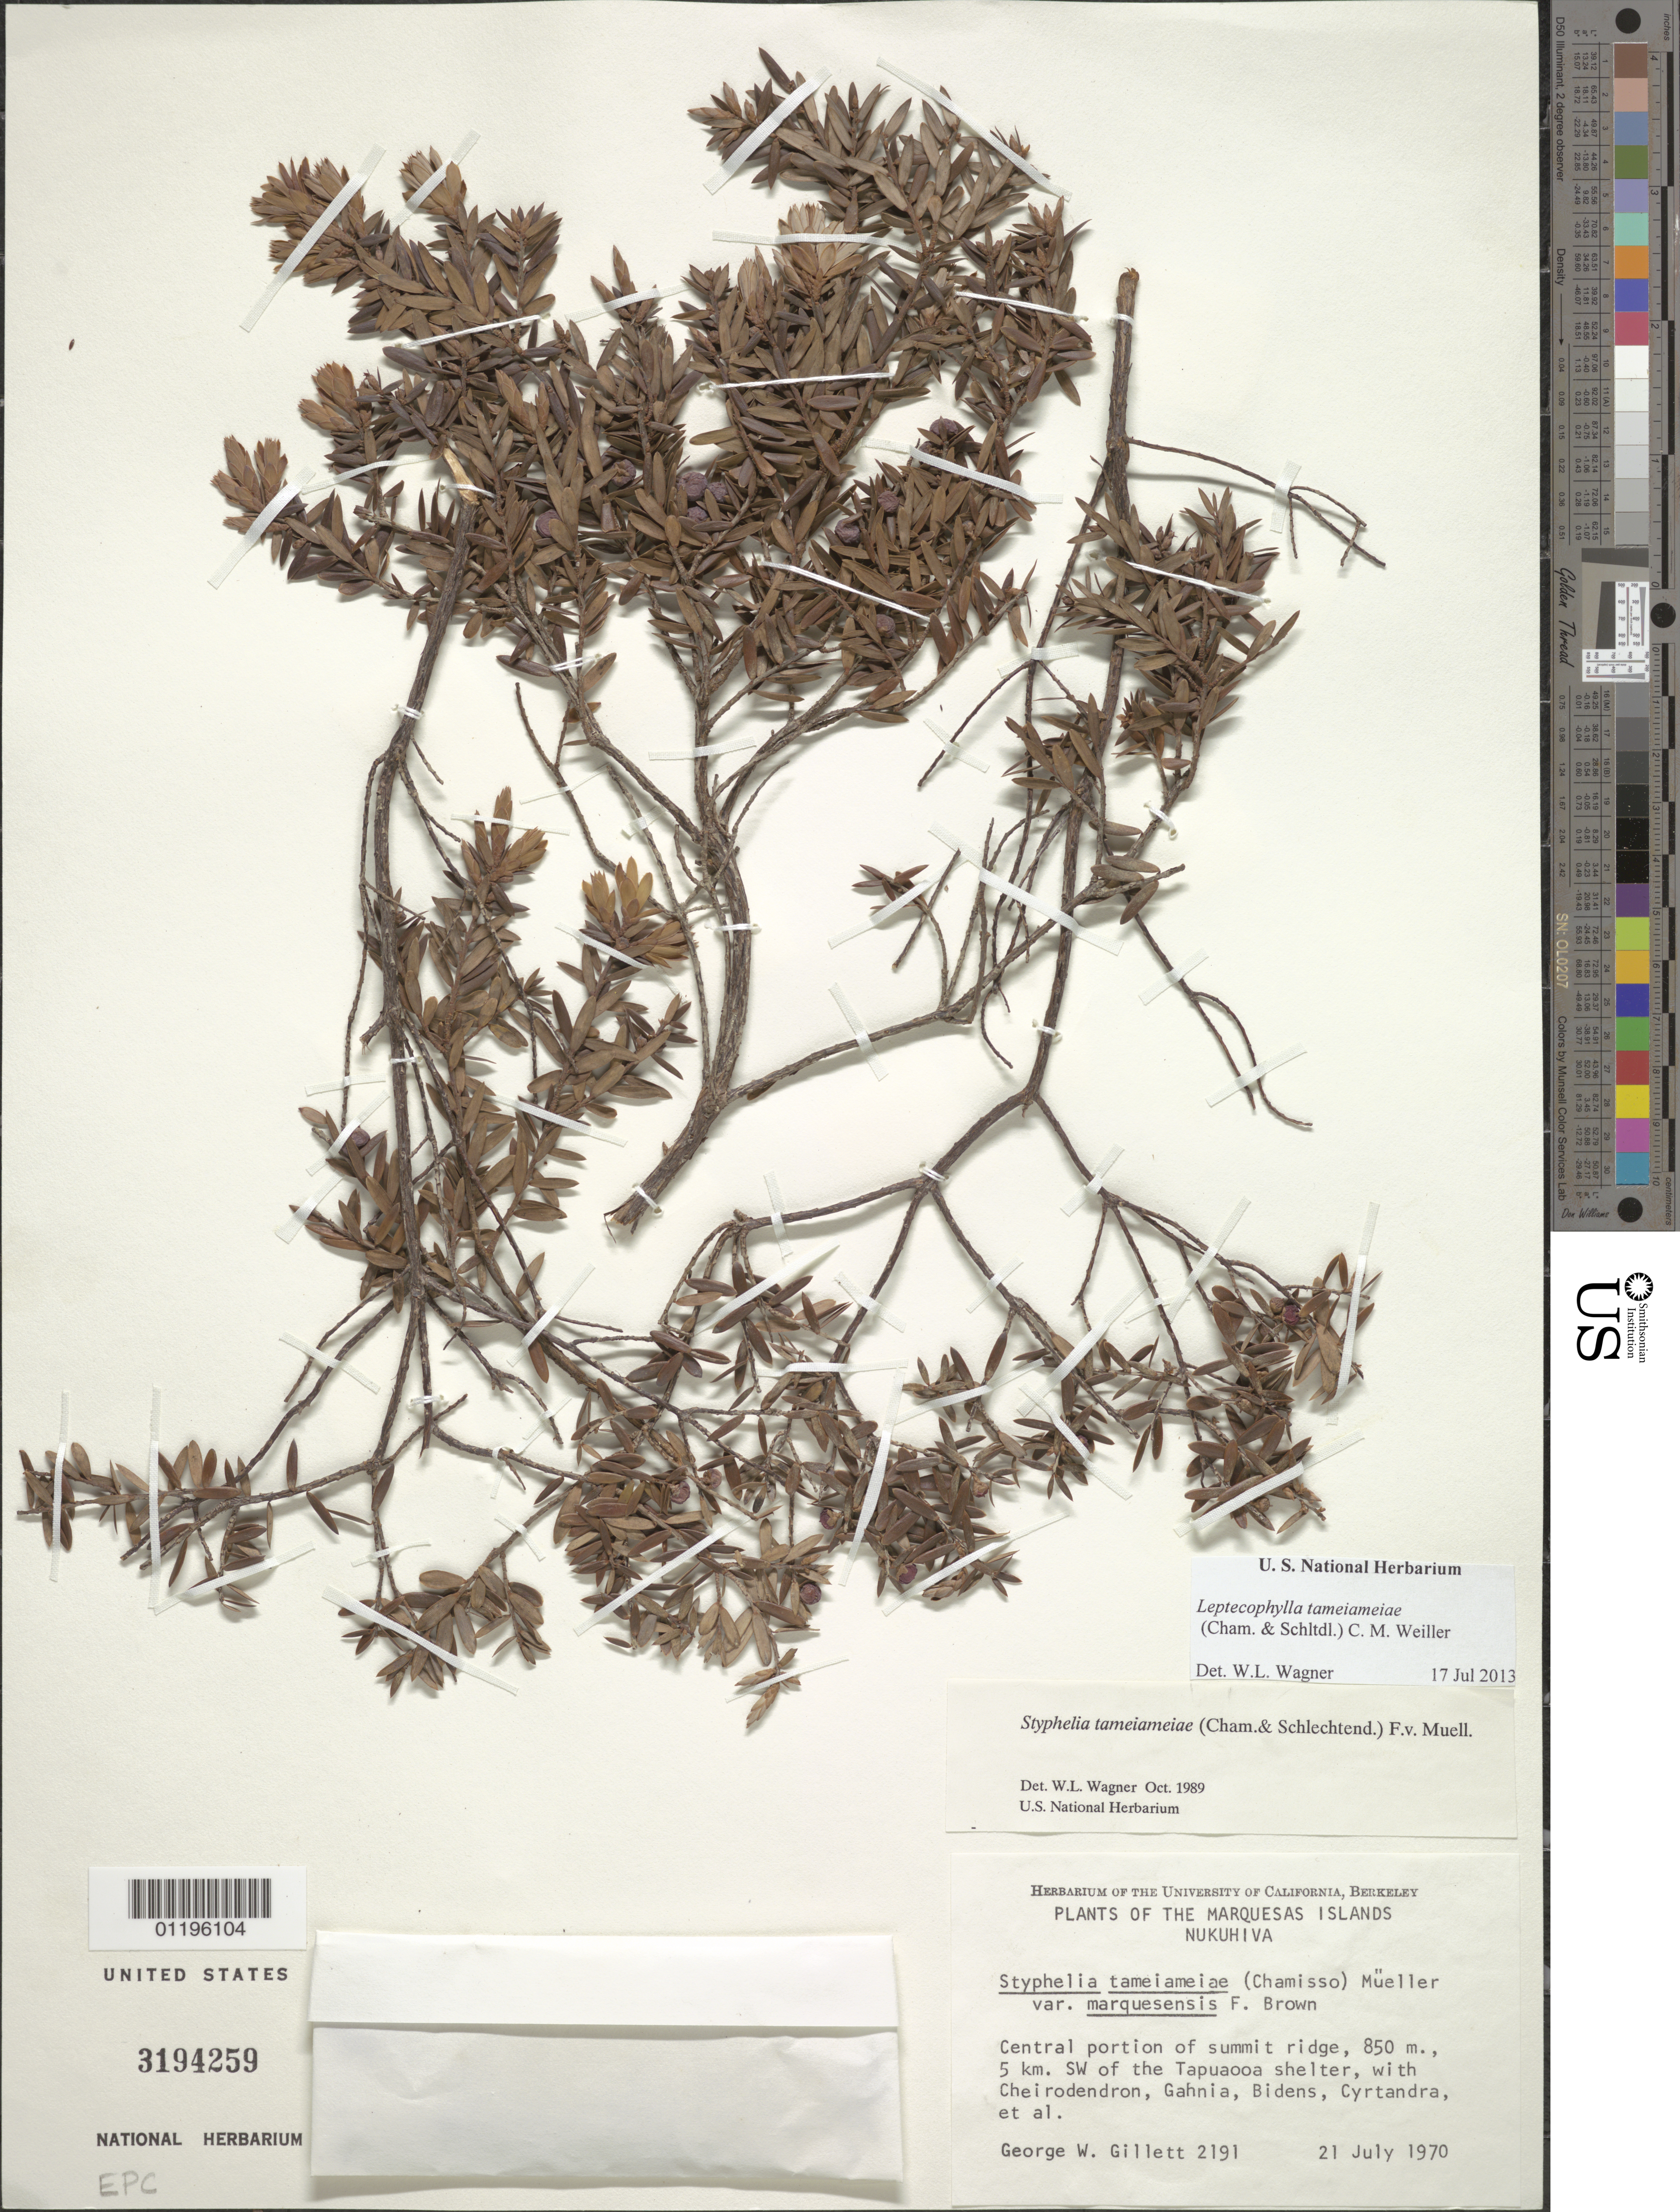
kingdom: Plantae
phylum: Tracheophyta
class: Magnoliopsida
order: Ericales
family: Ericaceae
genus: Leptecophylla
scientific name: Leptecophylla tameiameiae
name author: (Cham. & Schltdl.) C.M. Weiller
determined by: Wagner, W. L., (BOT), Smithsonian Institution - National Museum of Natural History (UNITED STATES)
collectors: G. Gillett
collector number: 2191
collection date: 1970-07-21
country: French Polynesia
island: Nuku Hiva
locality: central portion of summit ridge, 5 km SW of Tapuaooa shelter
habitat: With Cyrtandra, Cheirodendron, Gahnia, Bidens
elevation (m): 850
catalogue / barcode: US 3194259